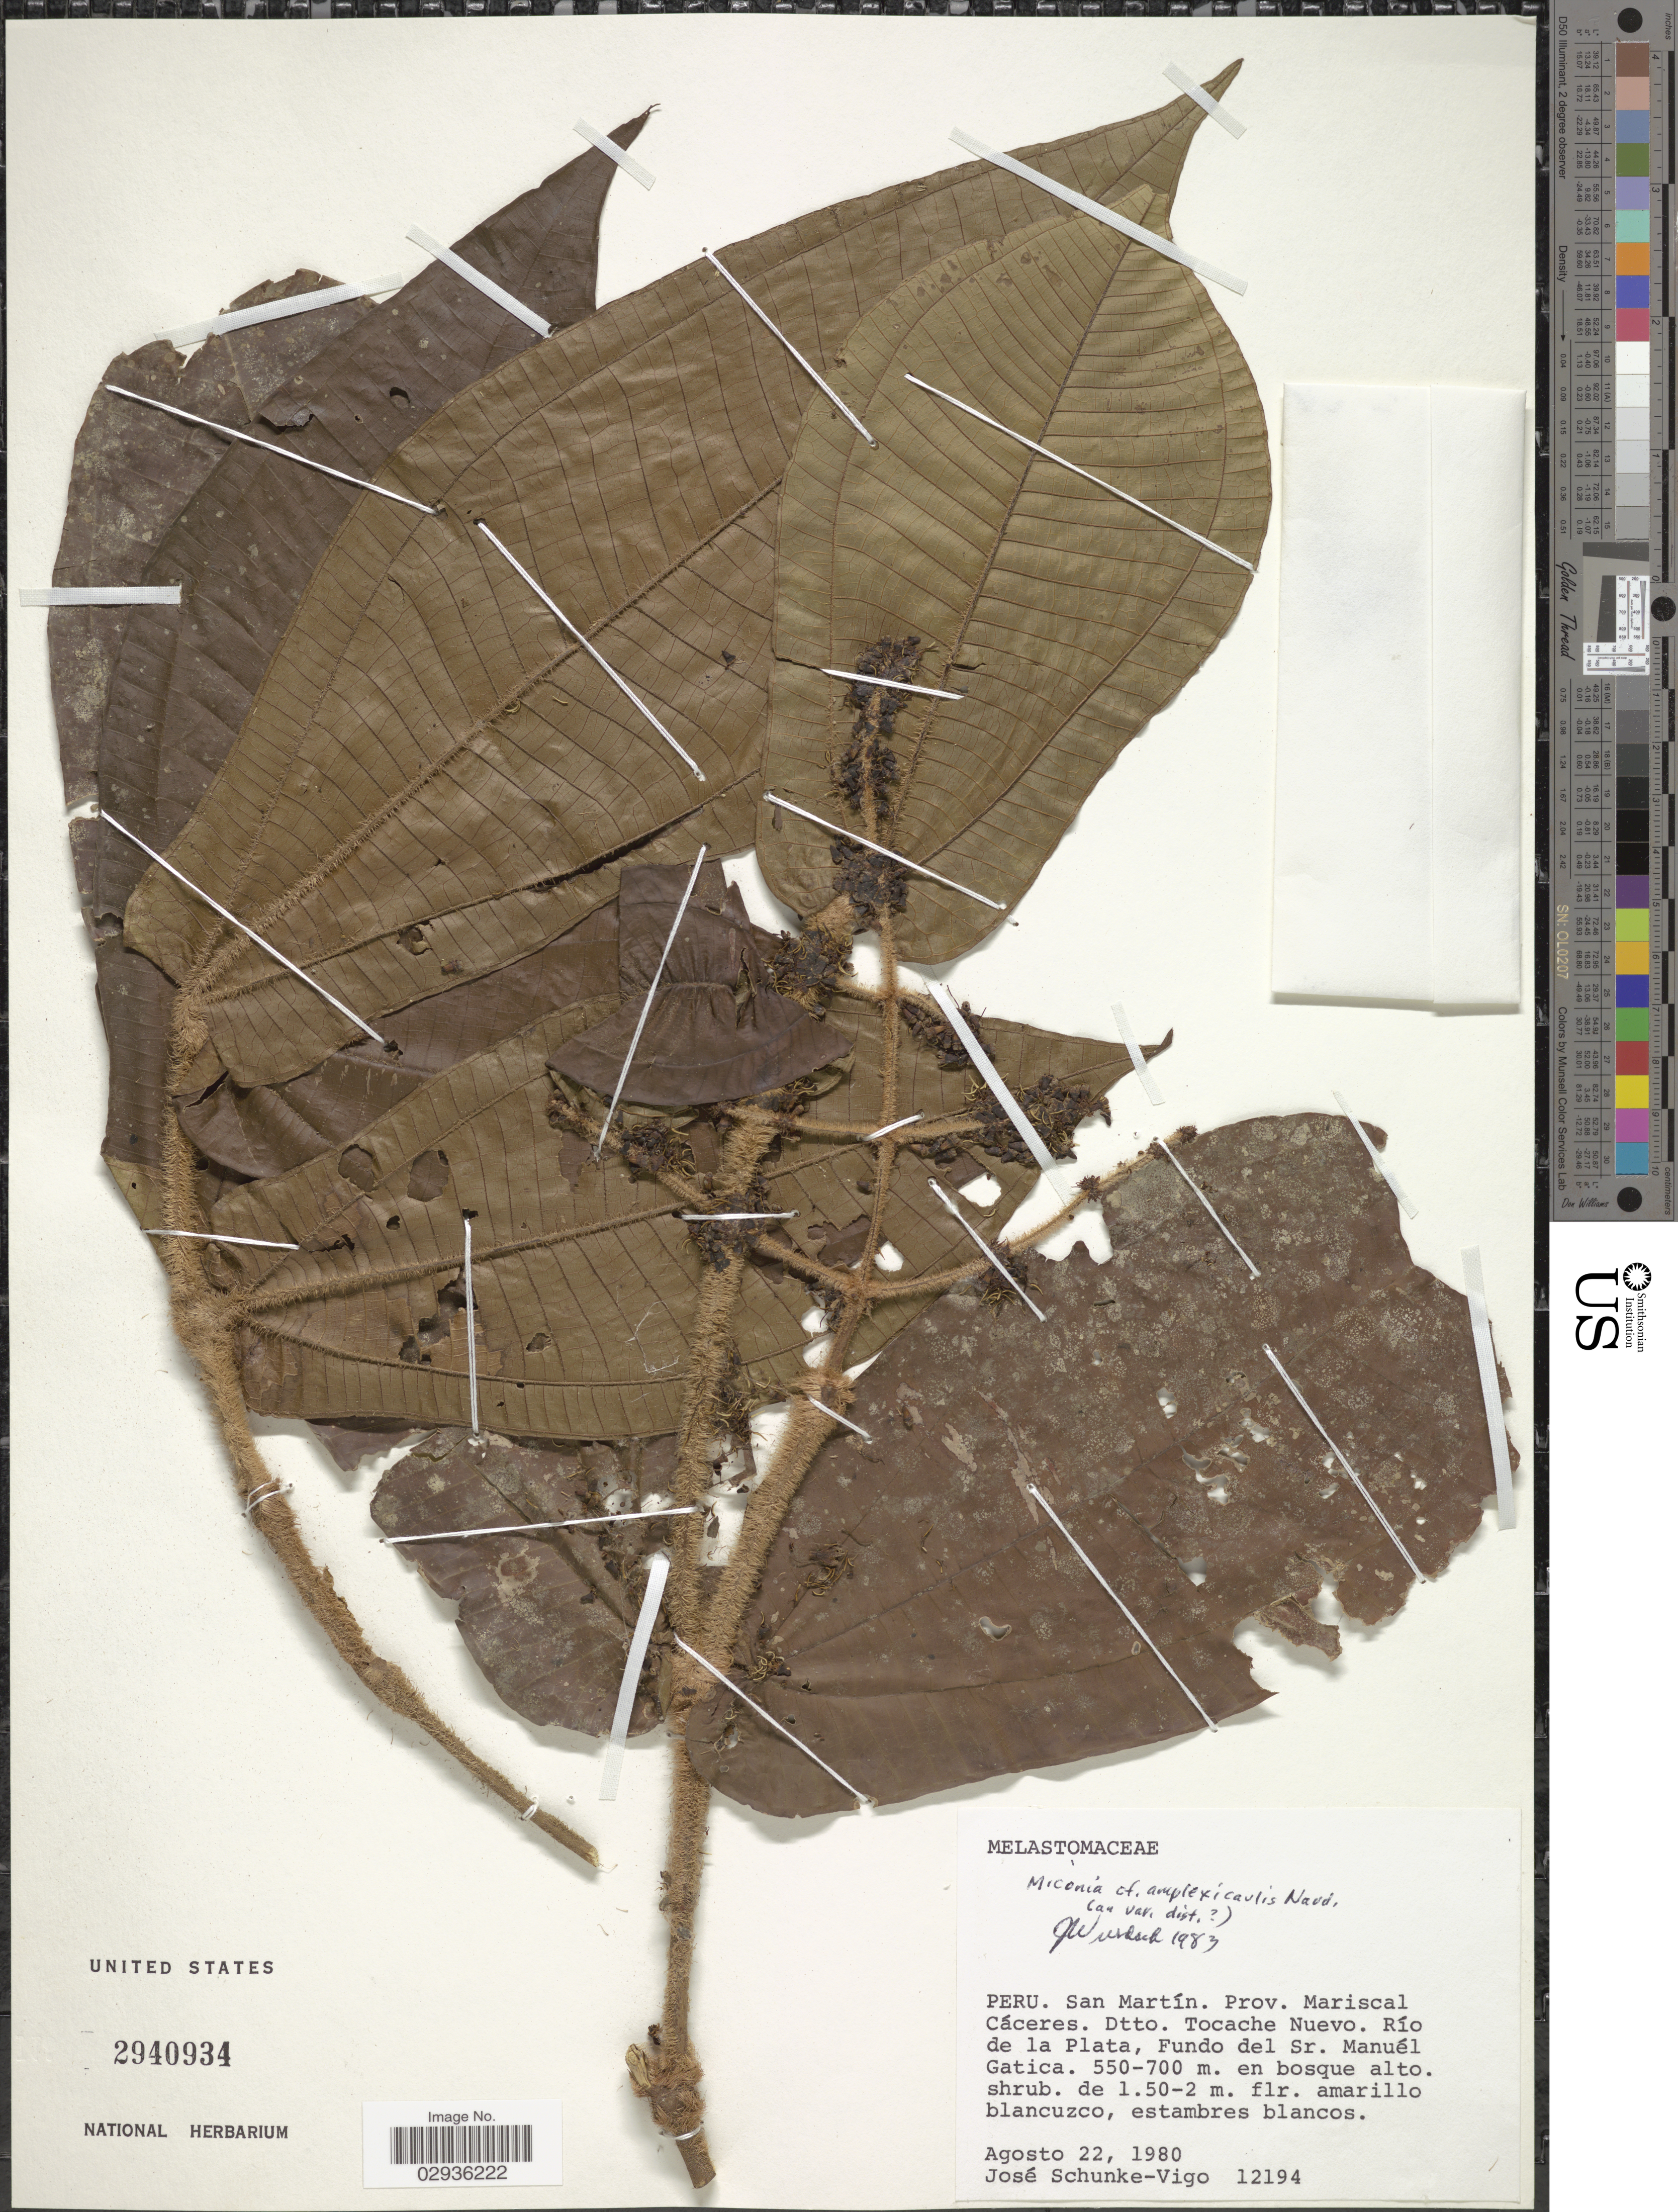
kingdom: Plantae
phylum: Tracheophyta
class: Magnoliopsida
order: Myrtales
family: Melastomataceae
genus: Miconia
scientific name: Miconia amplexicaulis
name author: Naudin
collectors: J. Schunke Vigo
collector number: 12194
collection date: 1980-08-22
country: Peru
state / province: San Martín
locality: Prov. Mariscal Cáceres. Dtto. Tocache Nuevo, Río de la Plata, Fundo del Sr. Manuél Gatica.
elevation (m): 550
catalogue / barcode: US 2940934